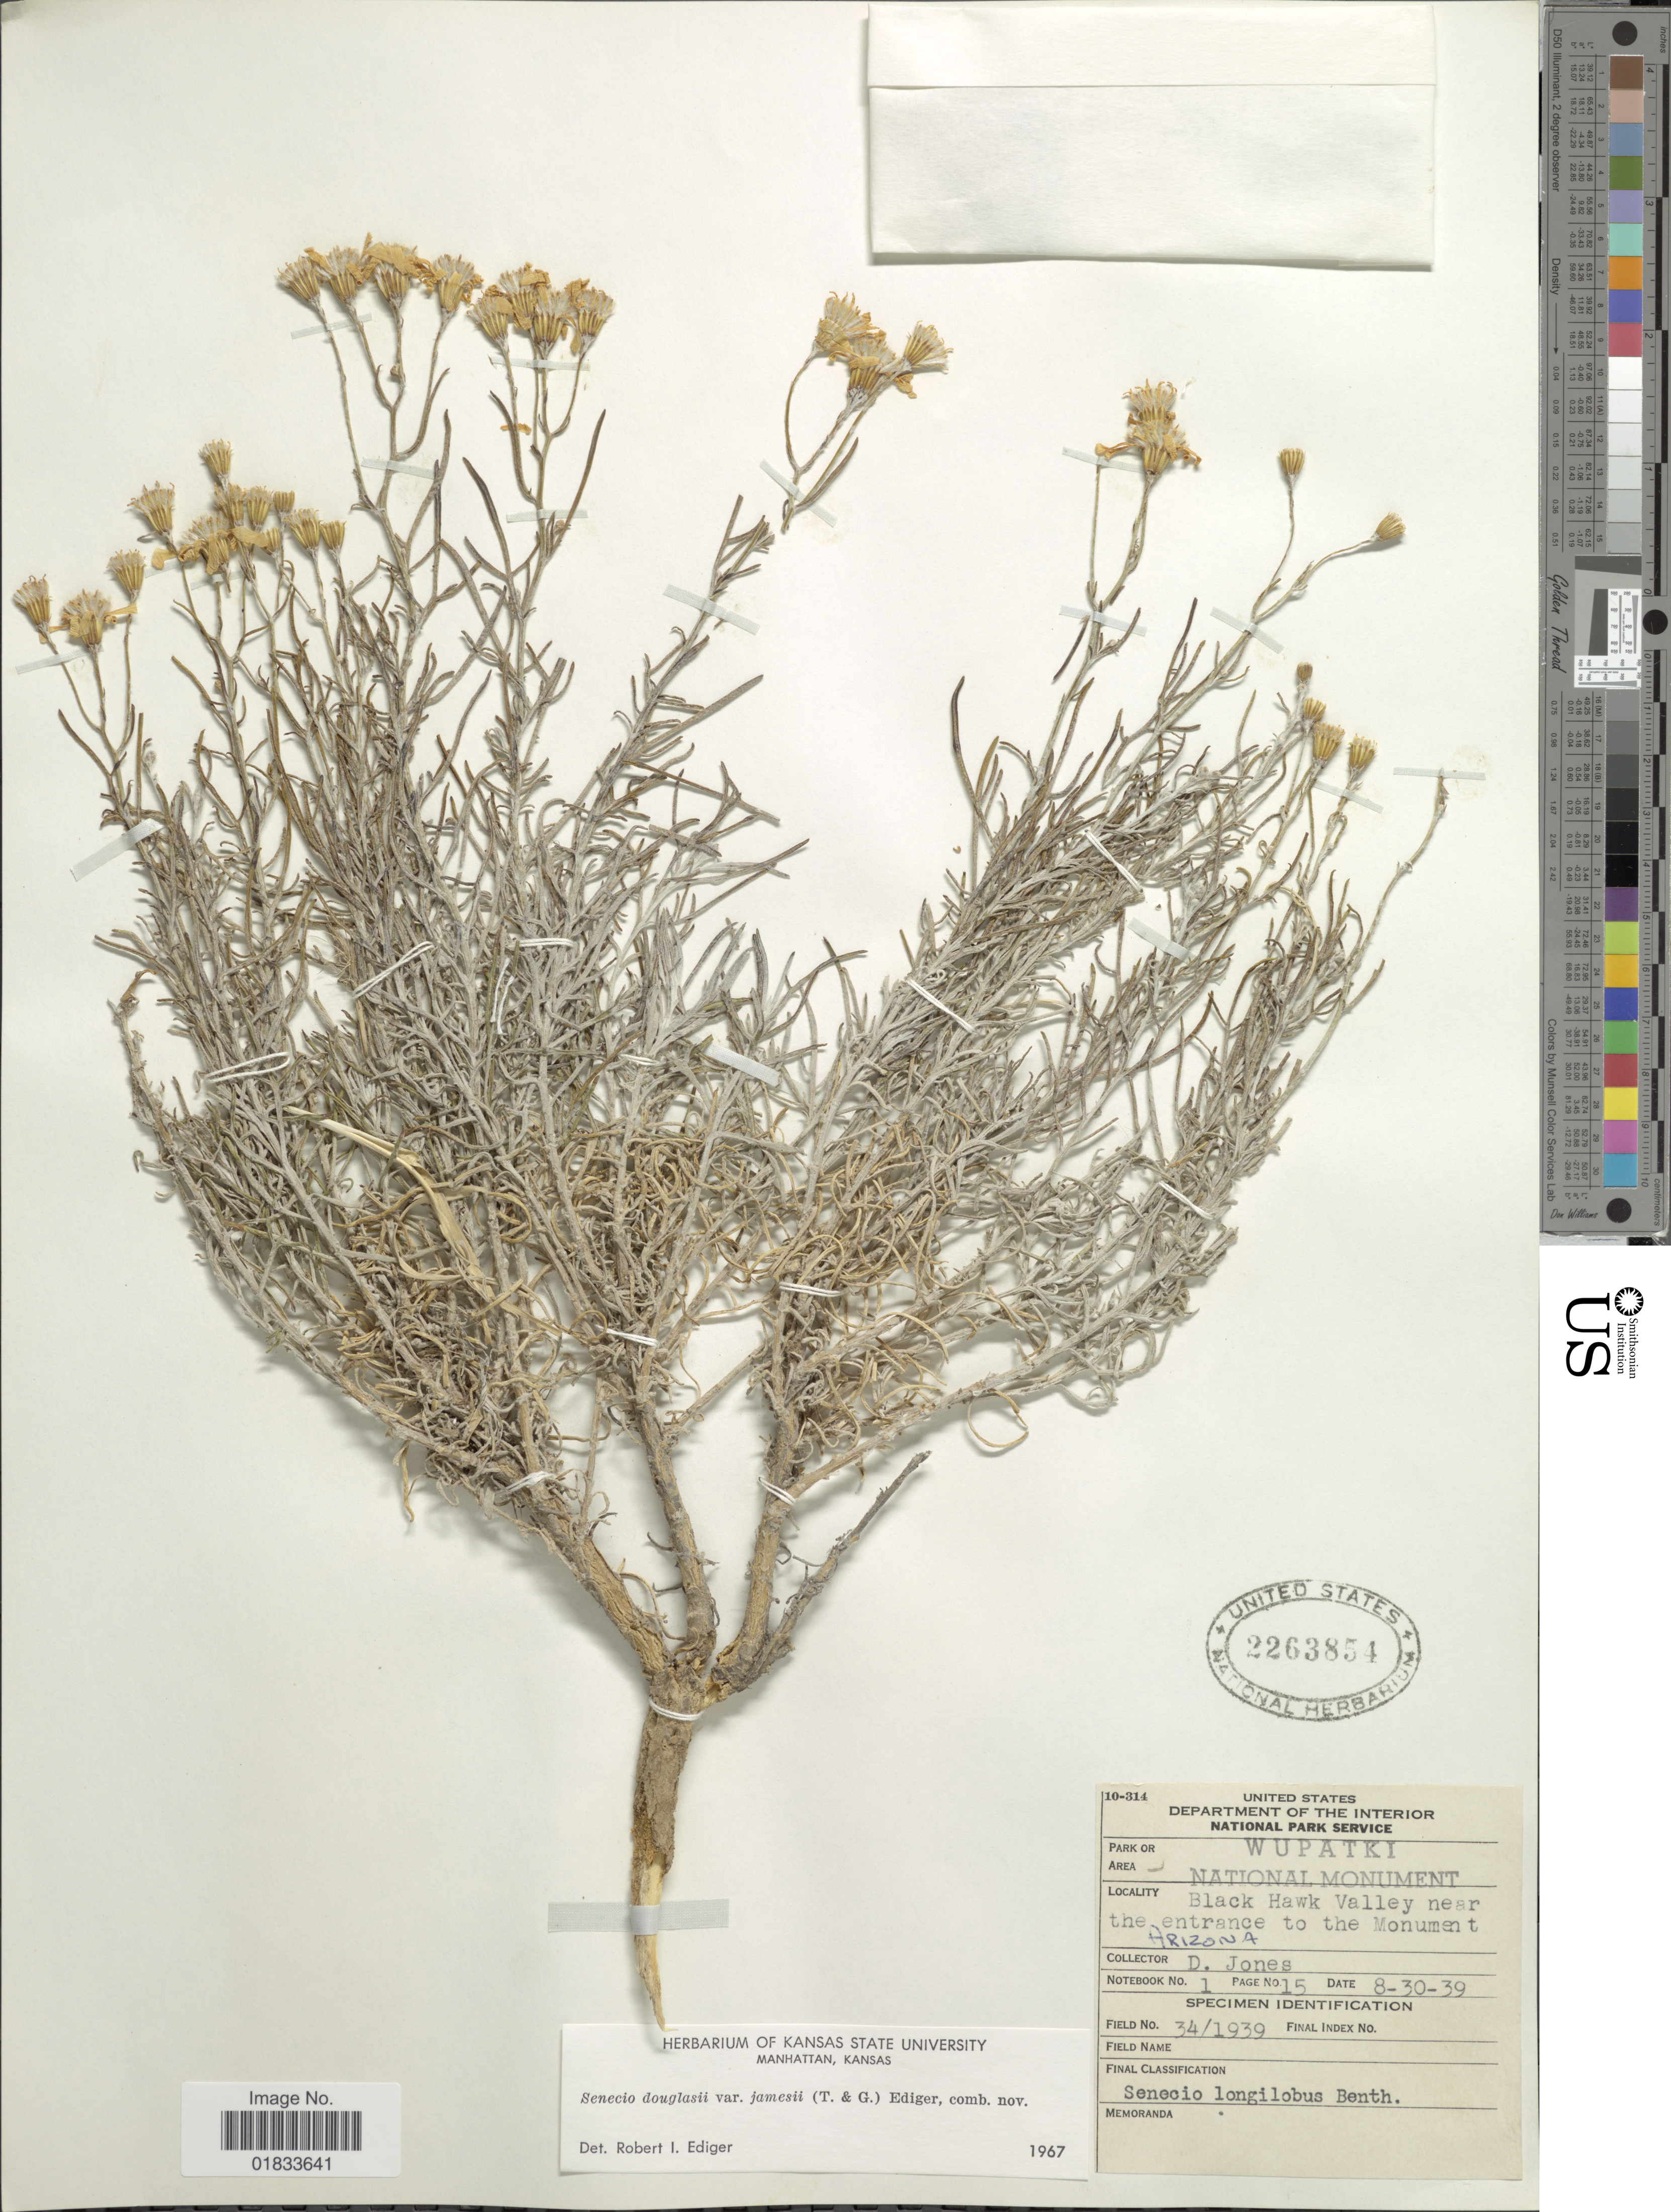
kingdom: Plantae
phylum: Tracheophyta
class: Magnoliopsida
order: Asterales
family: Asteraceae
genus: Senecio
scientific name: Senecio flaccidus var. flaccidus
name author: Less.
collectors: D. Jones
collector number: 34/1939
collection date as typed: Transcribed d/m/y: 30/8/39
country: United States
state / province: Arizona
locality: Wupatki National Monument, Black Hawk Valley near the entrance to the Monument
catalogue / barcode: US 2263854